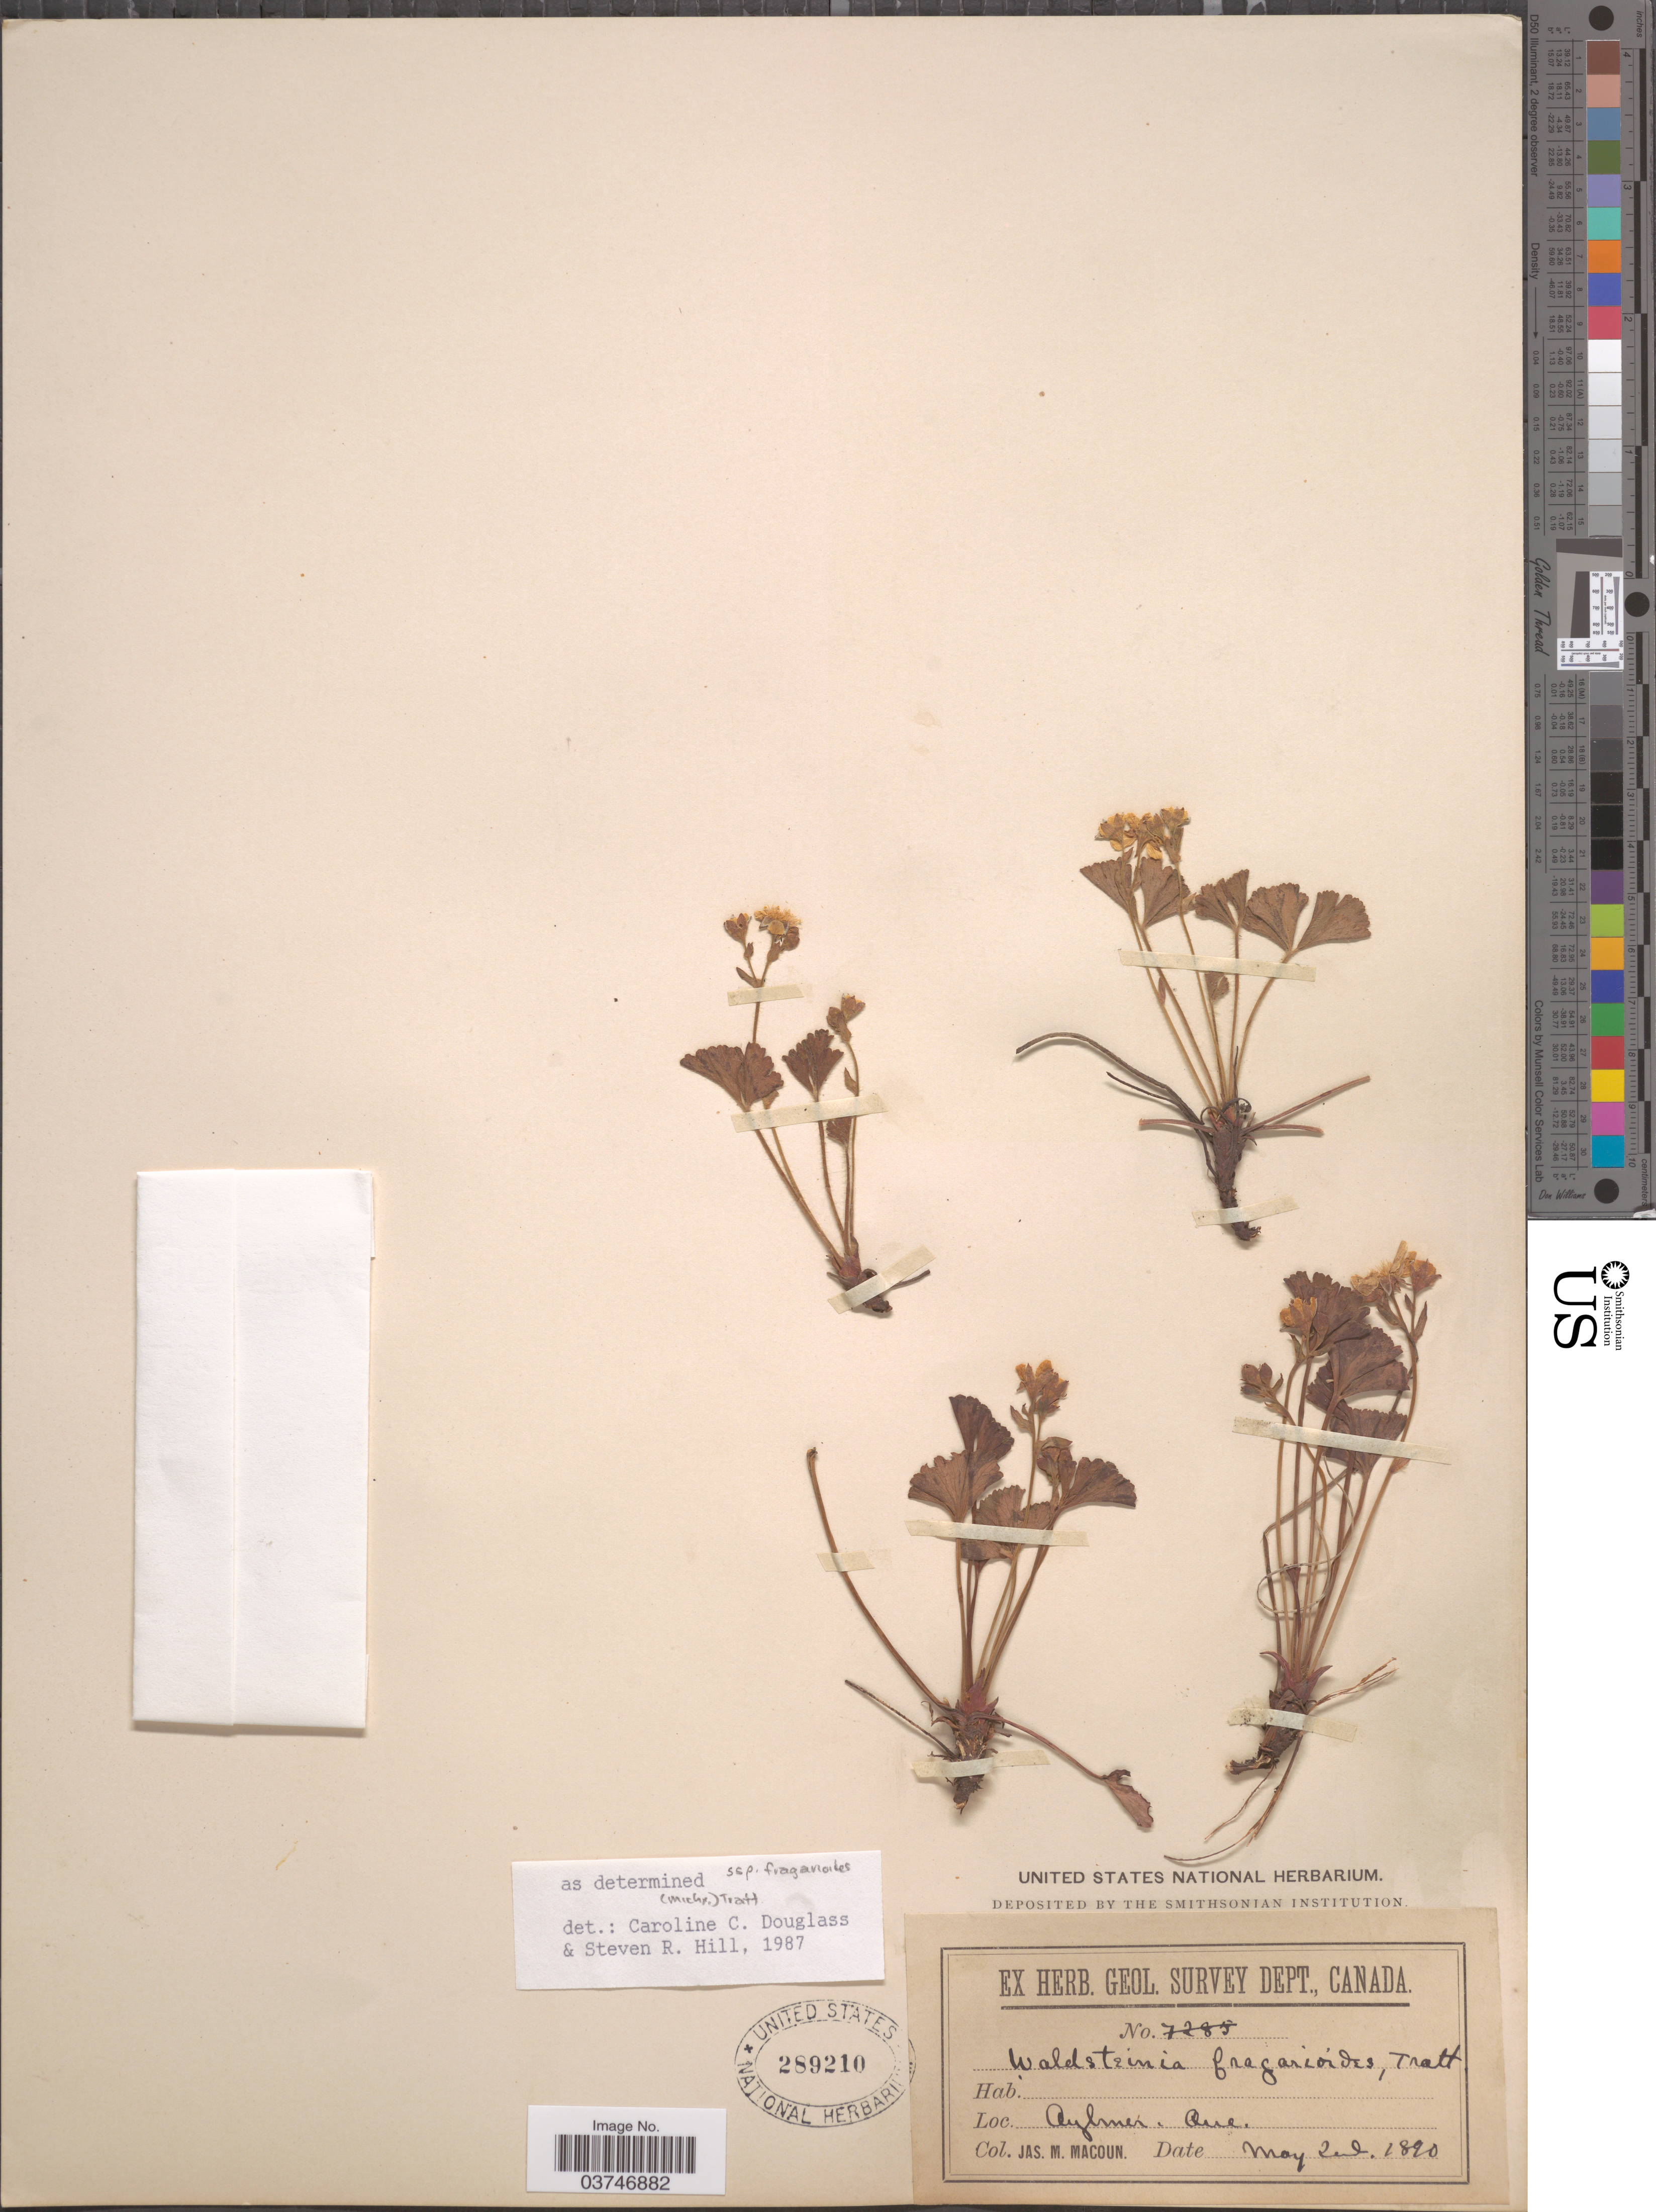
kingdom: Plantae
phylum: Tracheophyta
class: Magnoliopsida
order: Rosales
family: Rosaceae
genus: Waldsteinia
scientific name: Waldsteinia fragarioides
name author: (Michx.) Tratt.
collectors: J. M. Macoun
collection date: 1890-05-02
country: Canada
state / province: Quebec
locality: Aylmer, Que.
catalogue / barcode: US 289210